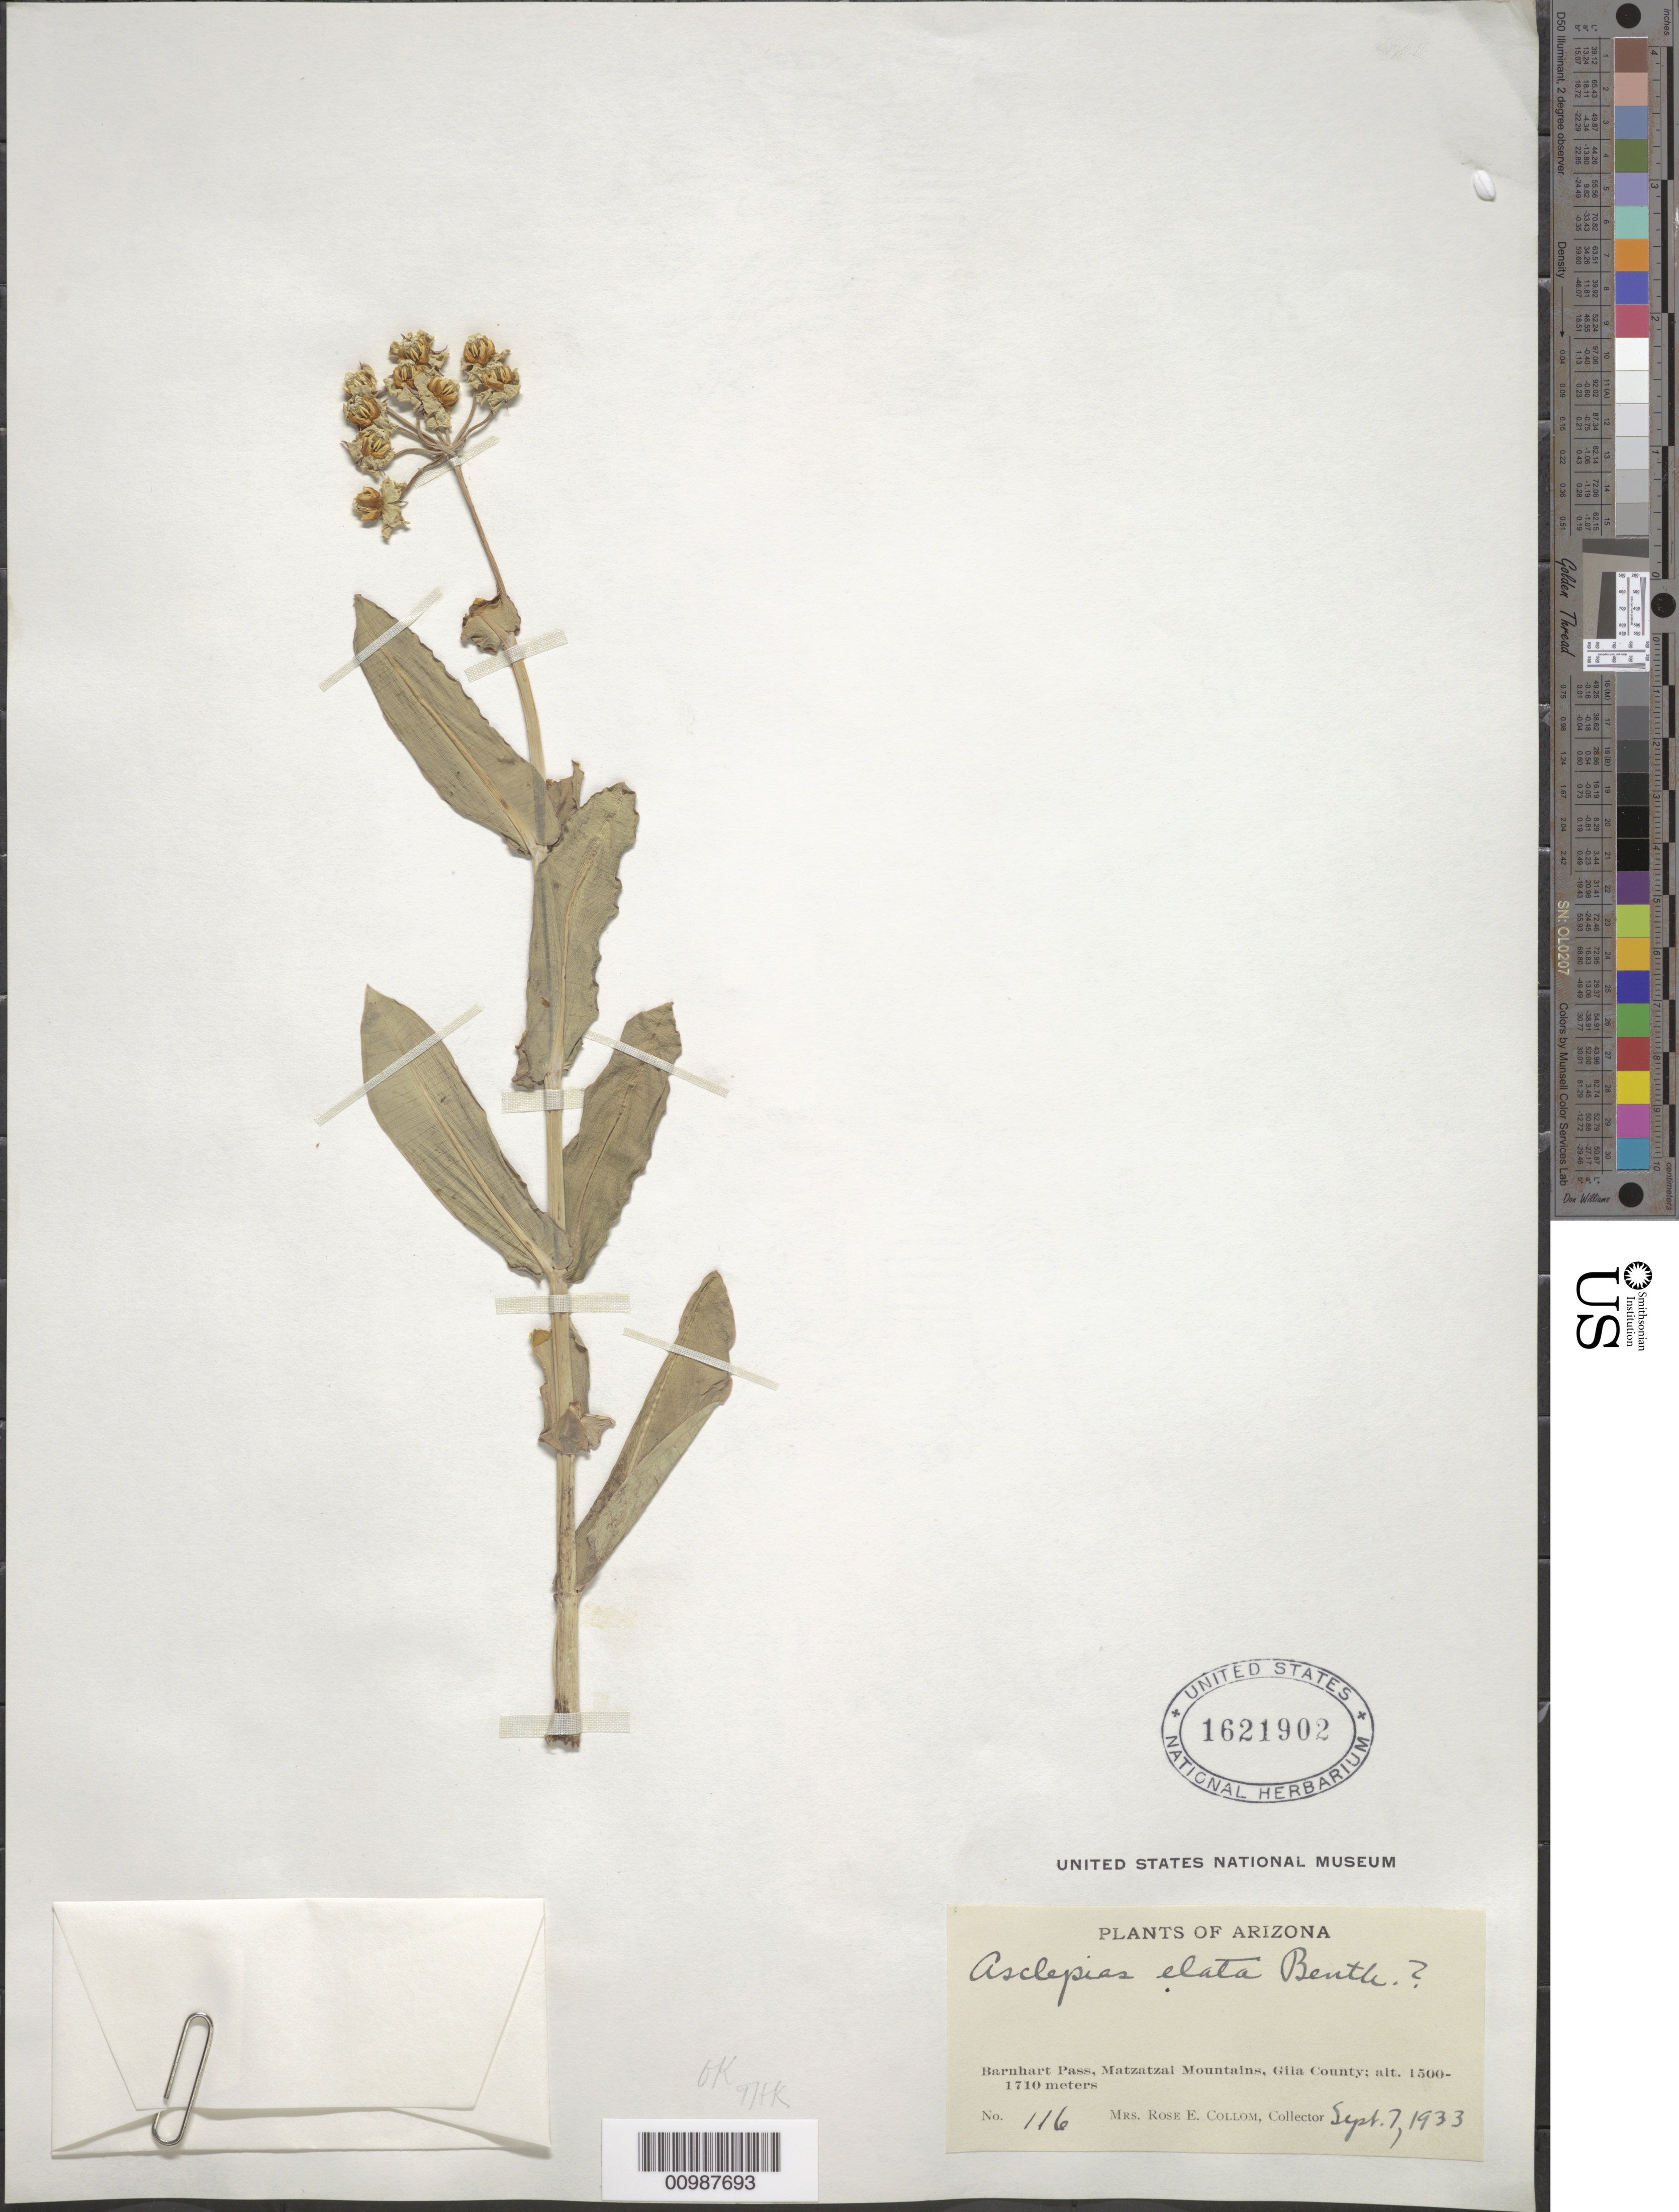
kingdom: Plantae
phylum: Tracheophyta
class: Magnoliopsida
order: Gentianales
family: Apocynaceae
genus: Asclepias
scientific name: Asclepias elata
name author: Benth.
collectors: R. E. Collom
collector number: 1621902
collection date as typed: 07 Sep 1933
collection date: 1933-09-07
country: United States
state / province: Arizona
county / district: Gila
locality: Barnhart Pass, Matzatzal Mountains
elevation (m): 1500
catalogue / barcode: US 1621902